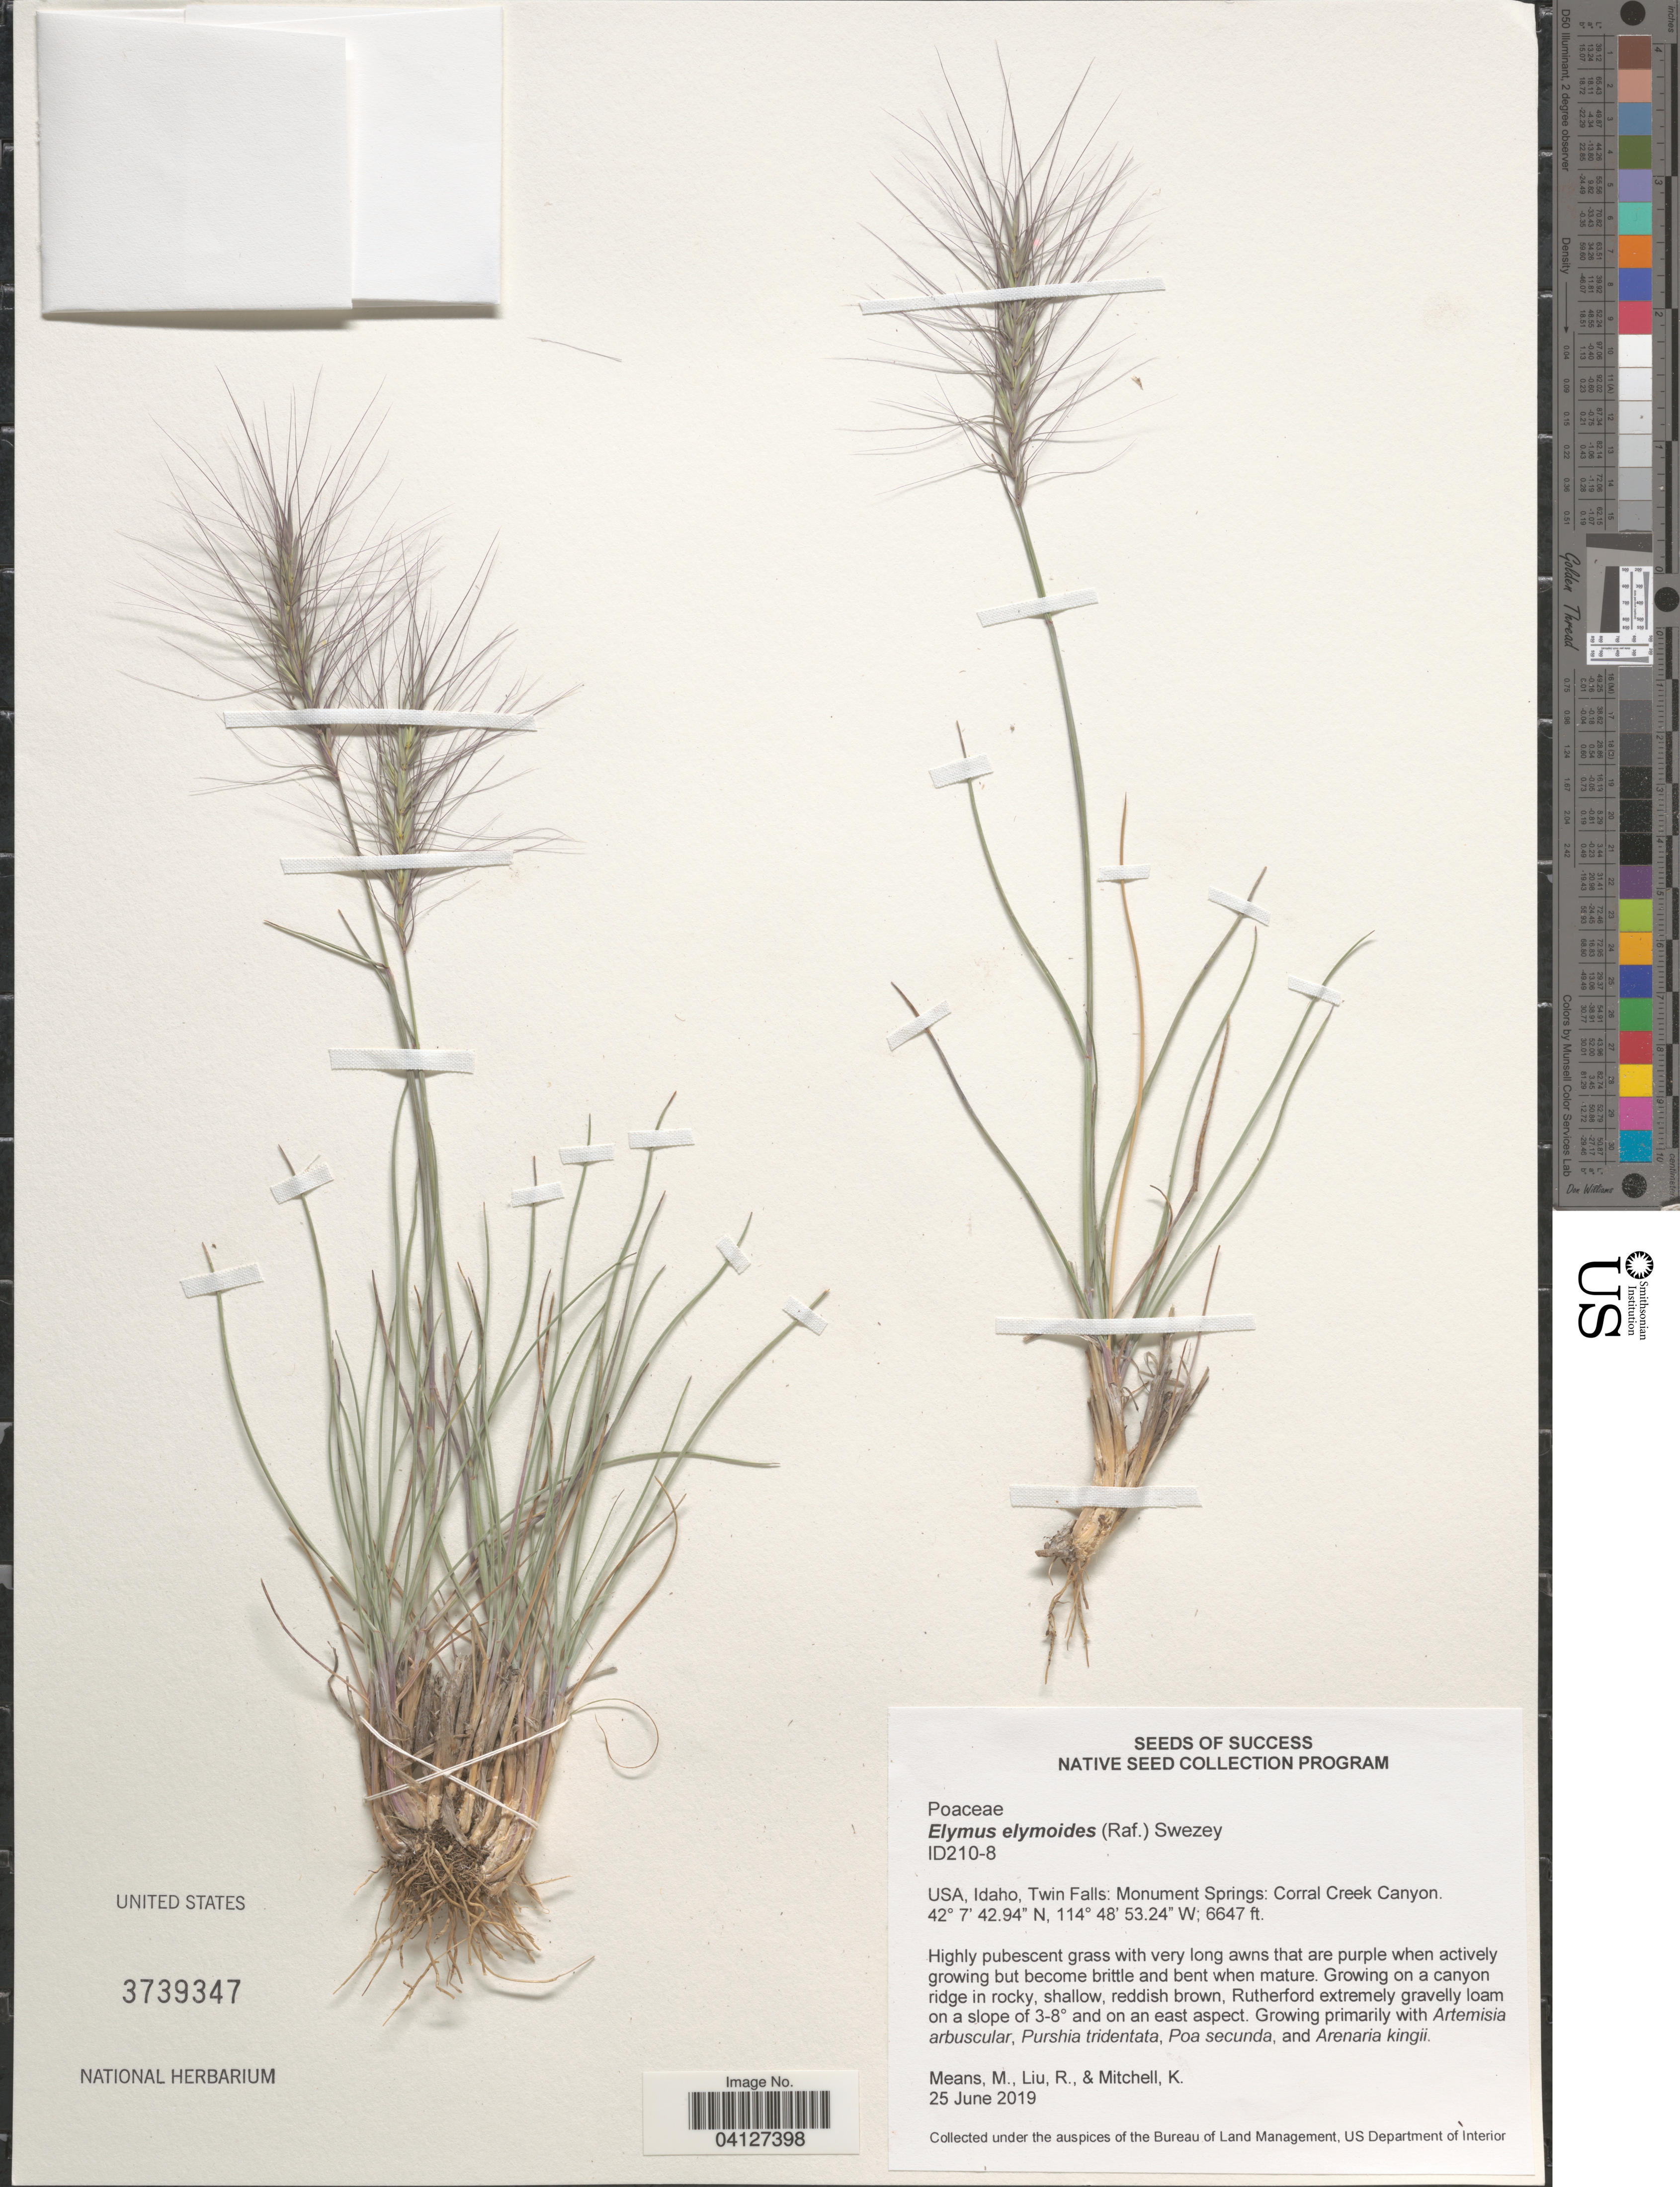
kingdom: Plantae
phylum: Tracheophyta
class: Liliopsida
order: Poales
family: Poaceae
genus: Elymus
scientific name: Elymus elymoides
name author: (Raf.) Swezey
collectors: M. Means, R. Liu & K. Mitchell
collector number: ID210-8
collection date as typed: Transcribed d/m/y: 25/6/2019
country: United States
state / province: Idaho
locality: Twin Falls: Monument Springs: Corral Creek Canyon.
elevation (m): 2026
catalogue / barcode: US 3739347